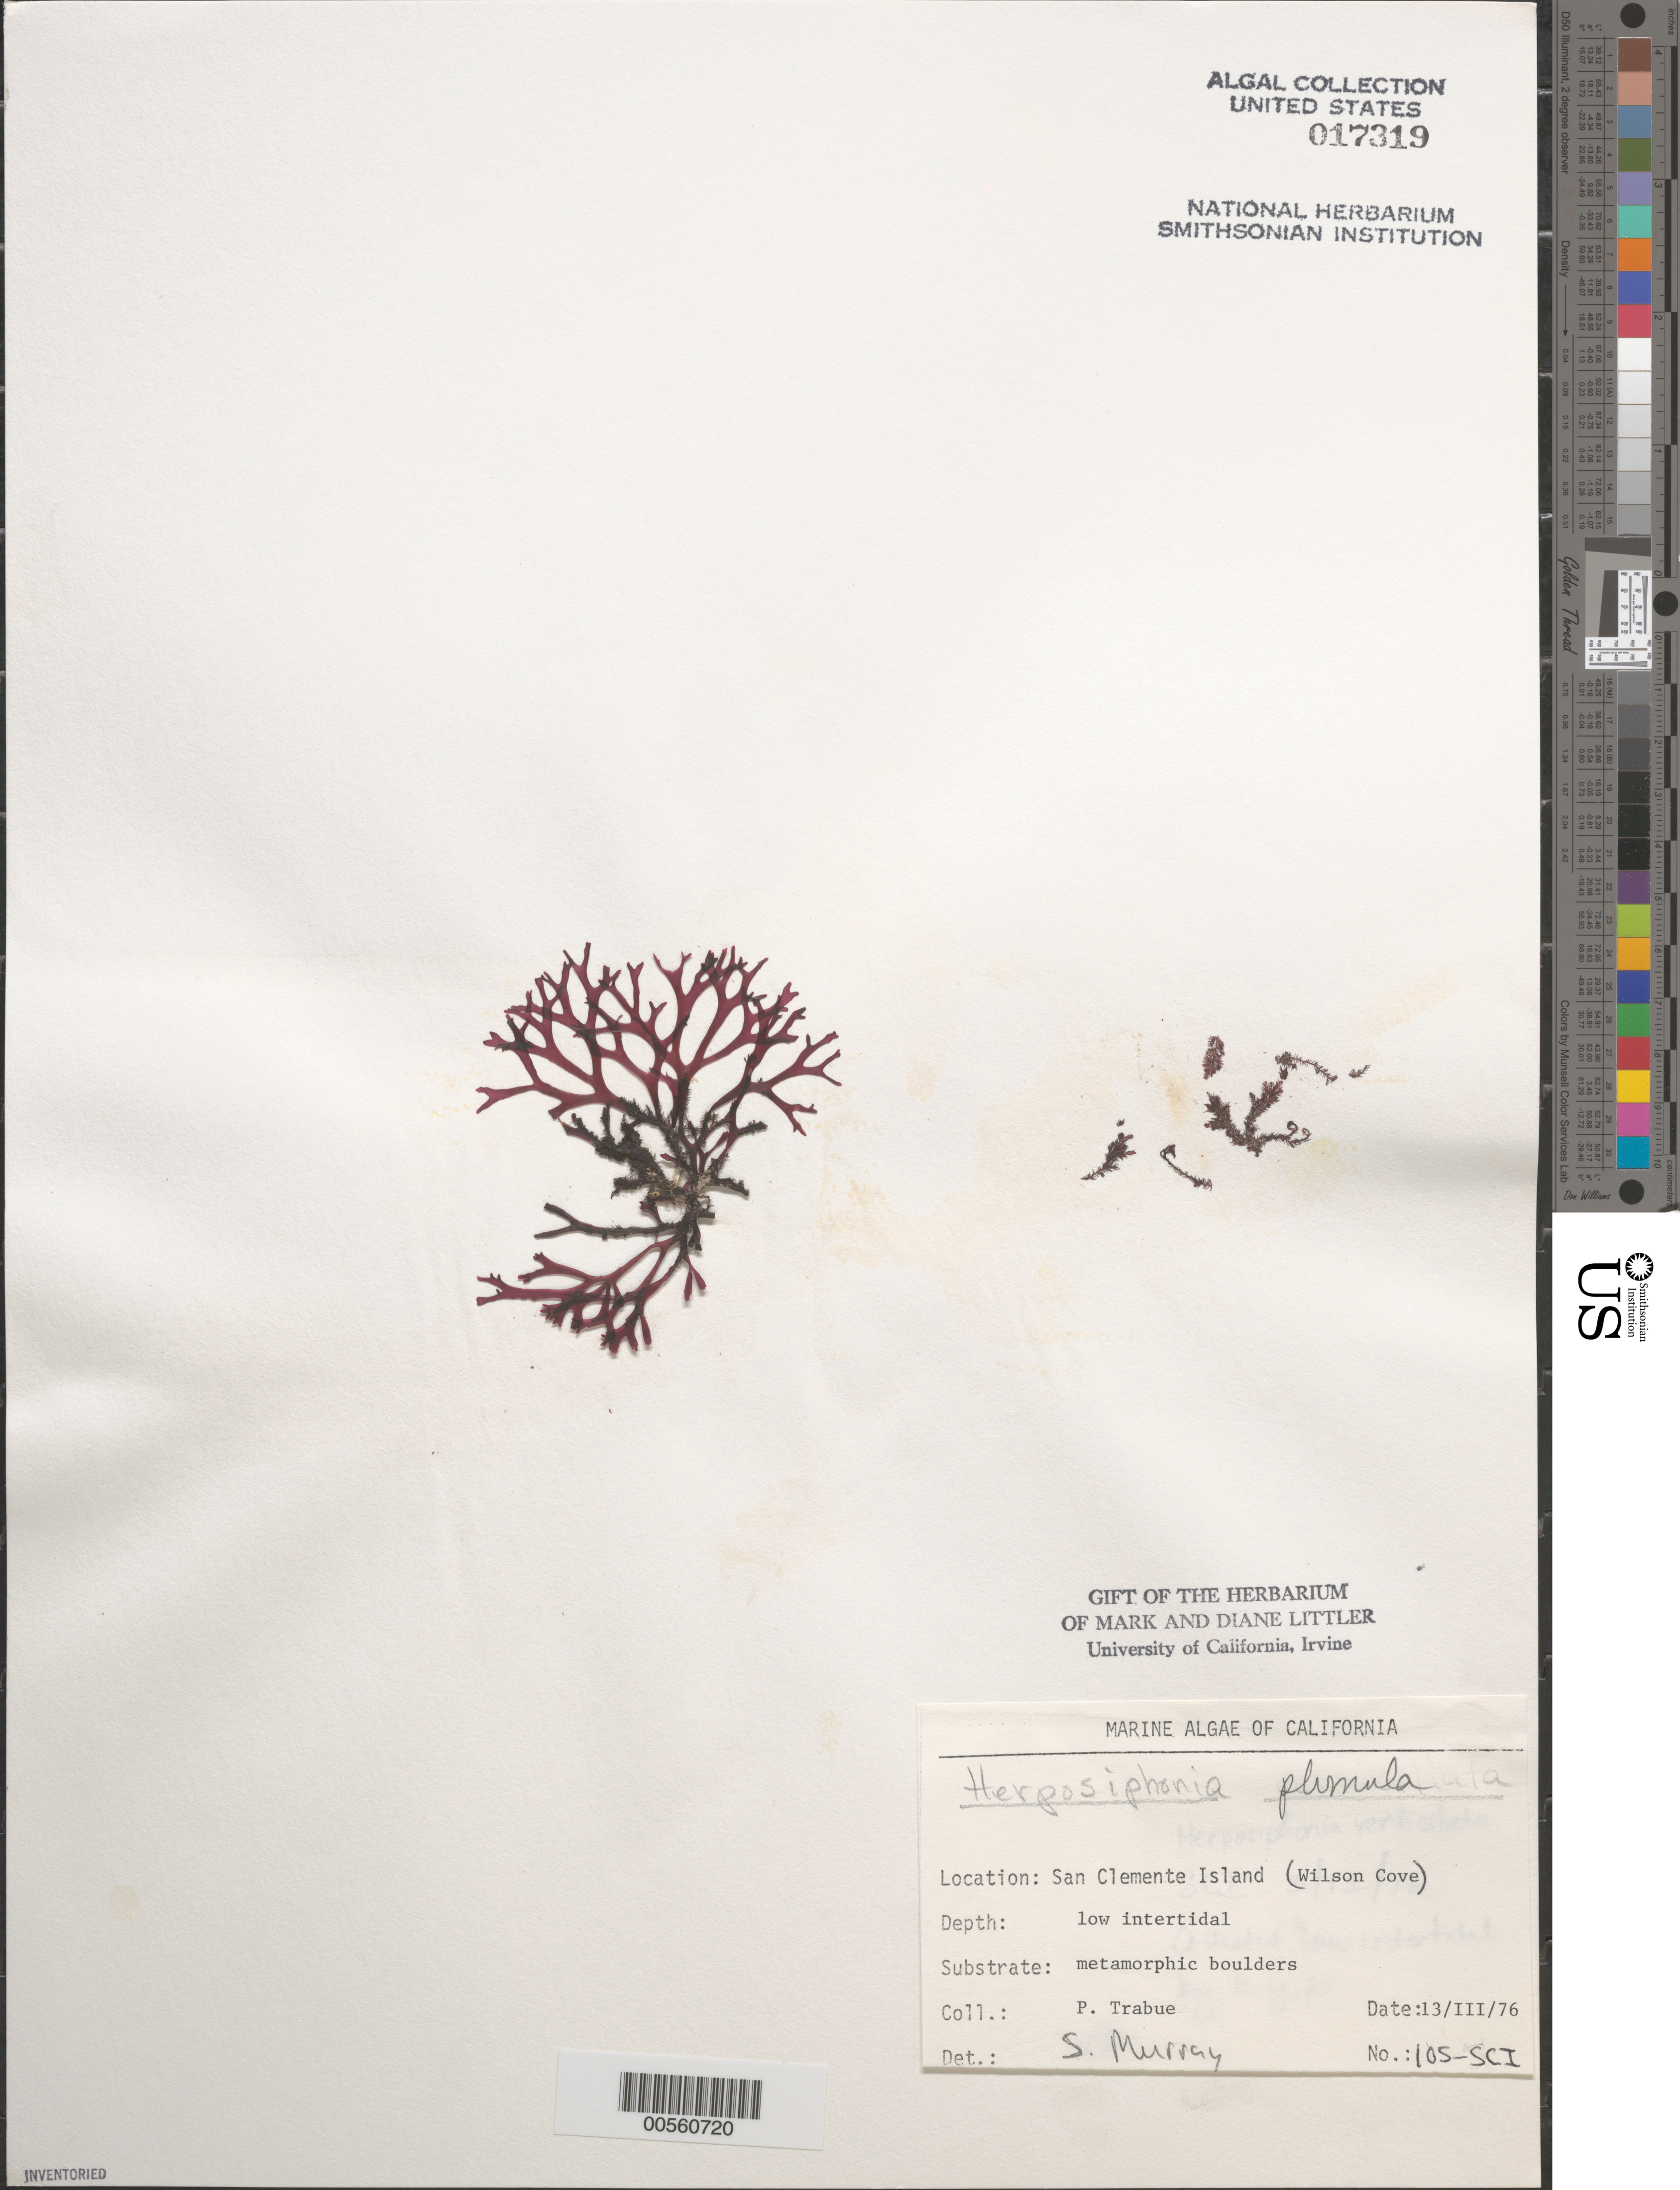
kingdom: Plantae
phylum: Rhodophyta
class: Florideophyceae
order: Ceramiales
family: Rhodomelaceae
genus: Herposiphonia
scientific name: Herposiphonia plumula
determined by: Murray, S. N.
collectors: P. J. Trabue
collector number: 105-SCI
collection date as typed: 13 Mar 1976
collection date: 1976-03-13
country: United States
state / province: California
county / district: Los Angeles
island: San Clemente Island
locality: Wilson Cove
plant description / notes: BLM-SOCALBIGHT Rocky Intertidal Survey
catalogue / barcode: US 17319